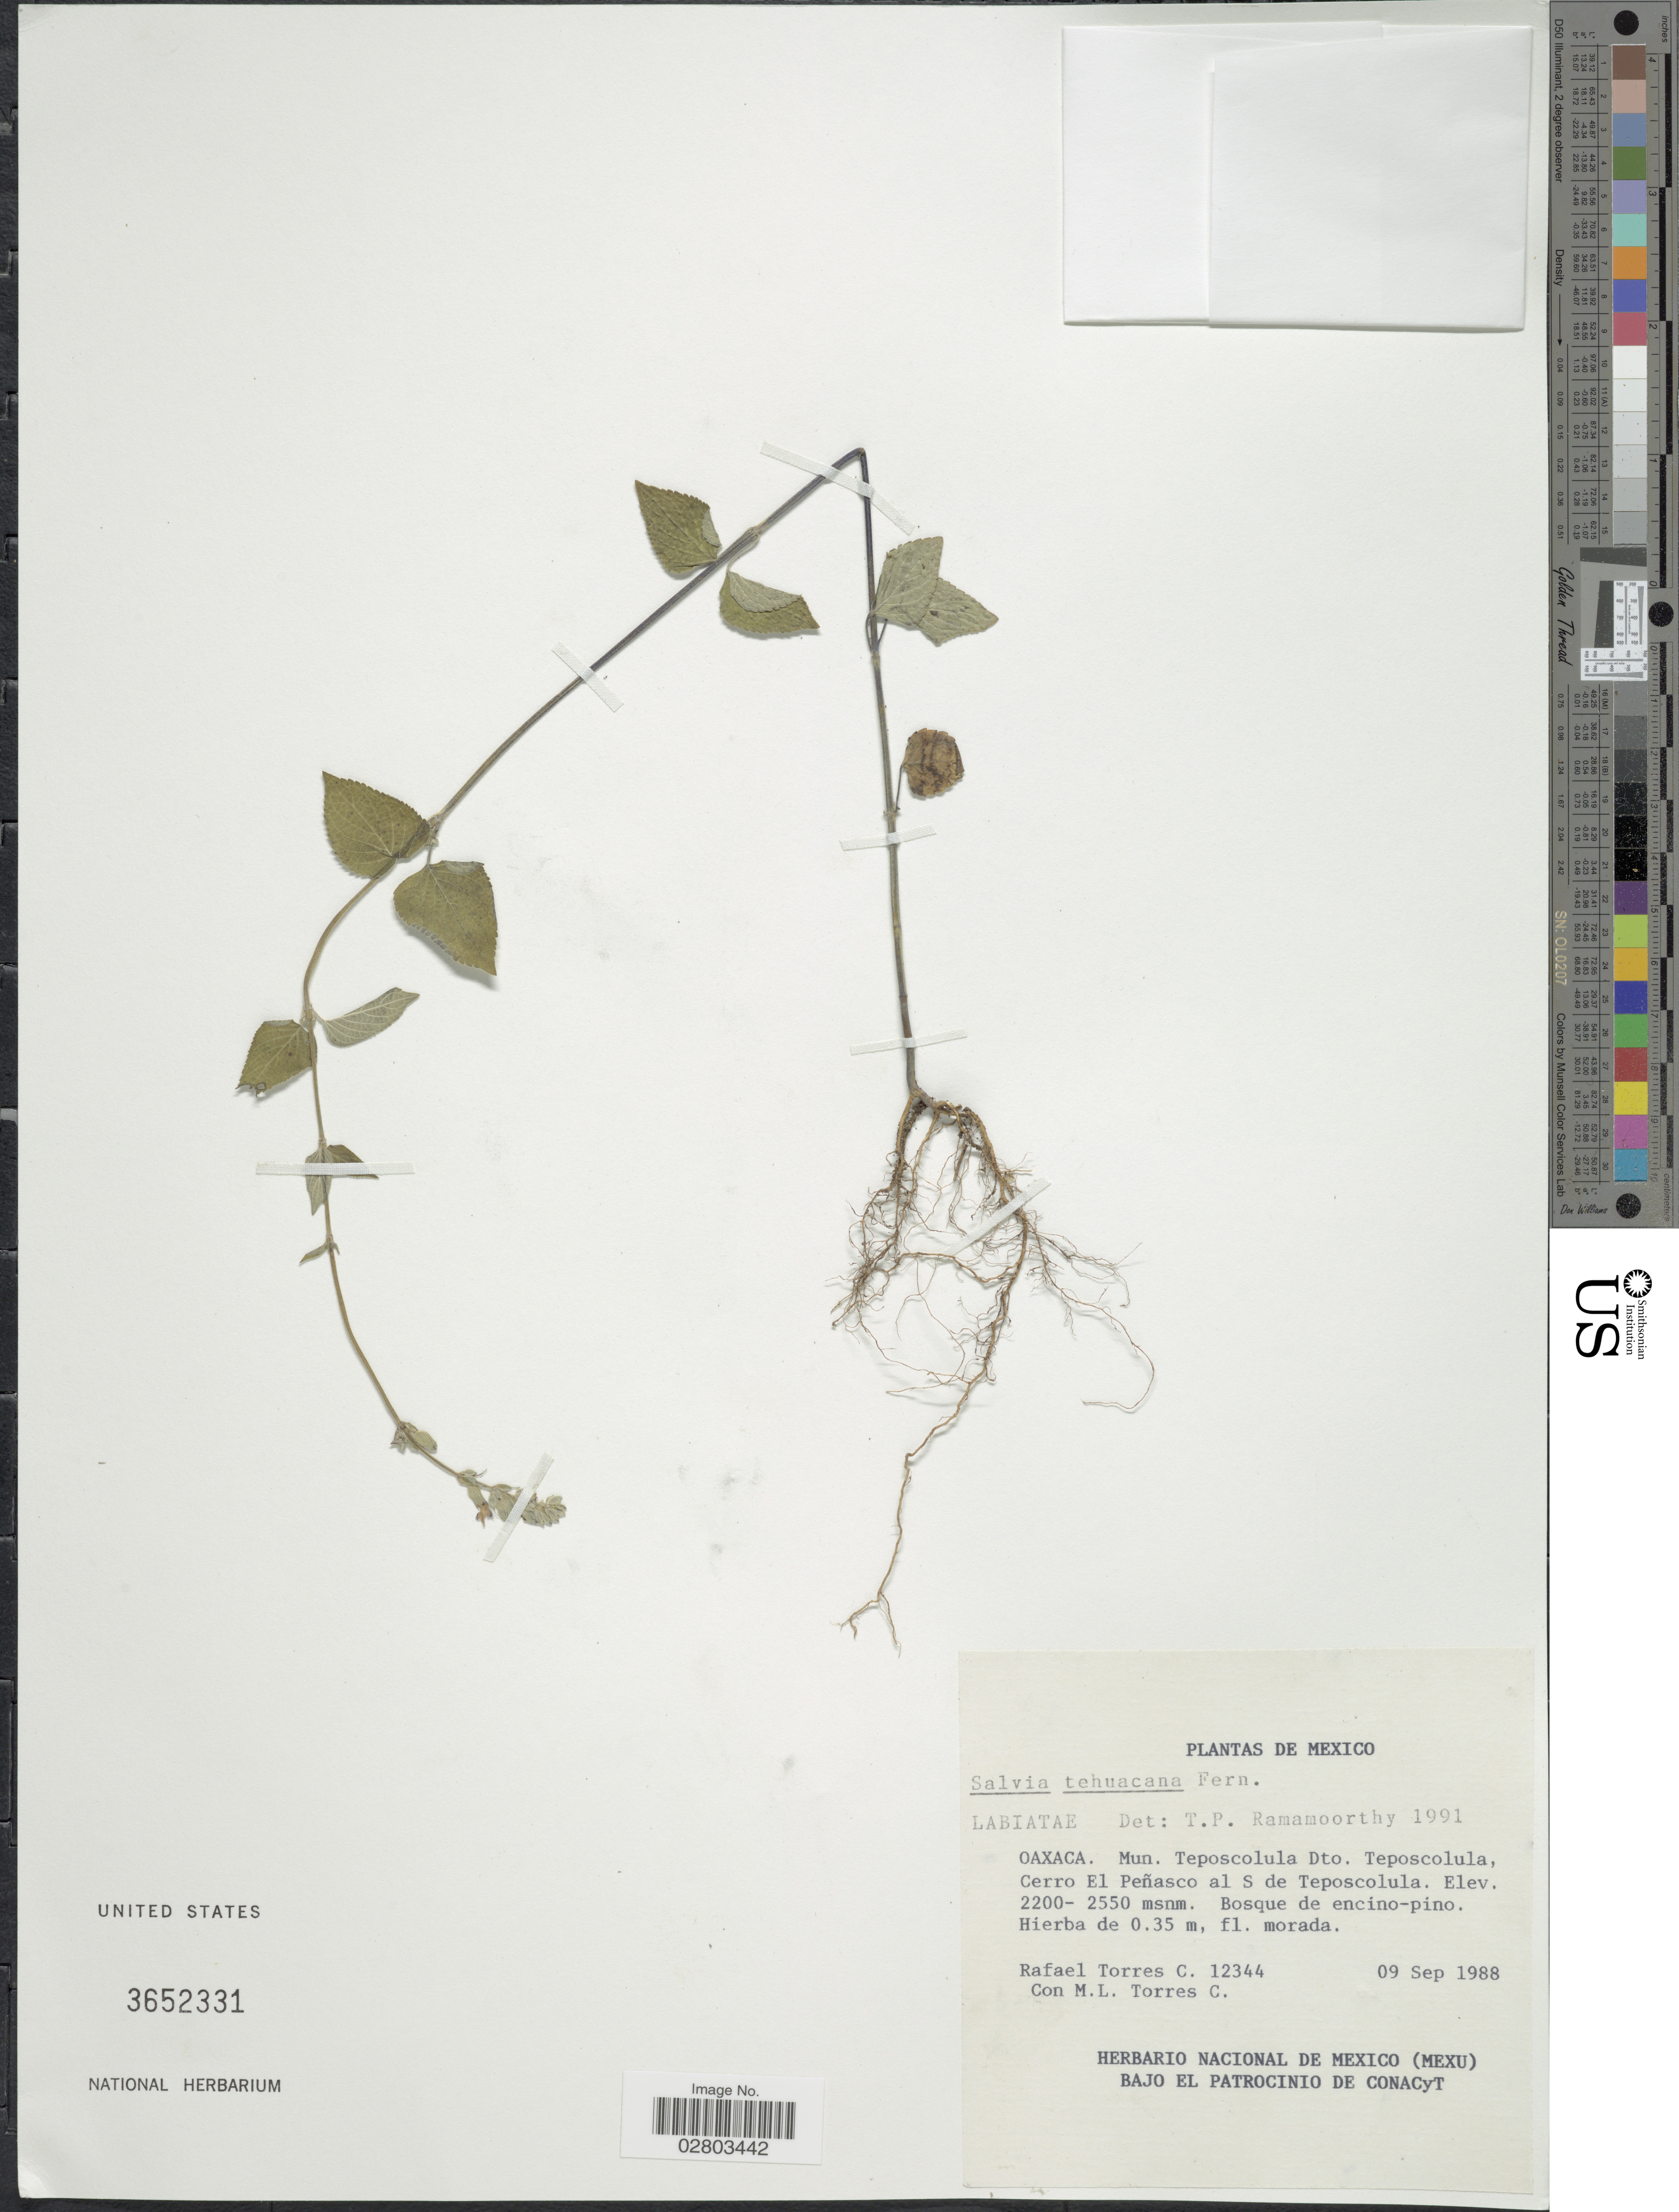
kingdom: Plantae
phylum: Tracheophyta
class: Magnoliopsida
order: Lamiales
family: Lamiaceae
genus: Salvia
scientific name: Salvia tehuacana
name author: Fernald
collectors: R. Torres C. & M. L. Torres Colin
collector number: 12344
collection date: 1988-09-09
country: Mexico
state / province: Oaxaca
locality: Mun. Teposcolula Dto. Teposcolula, Cerro El Peñasco al S de Teposcolula.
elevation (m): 2200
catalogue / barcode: US 3652331